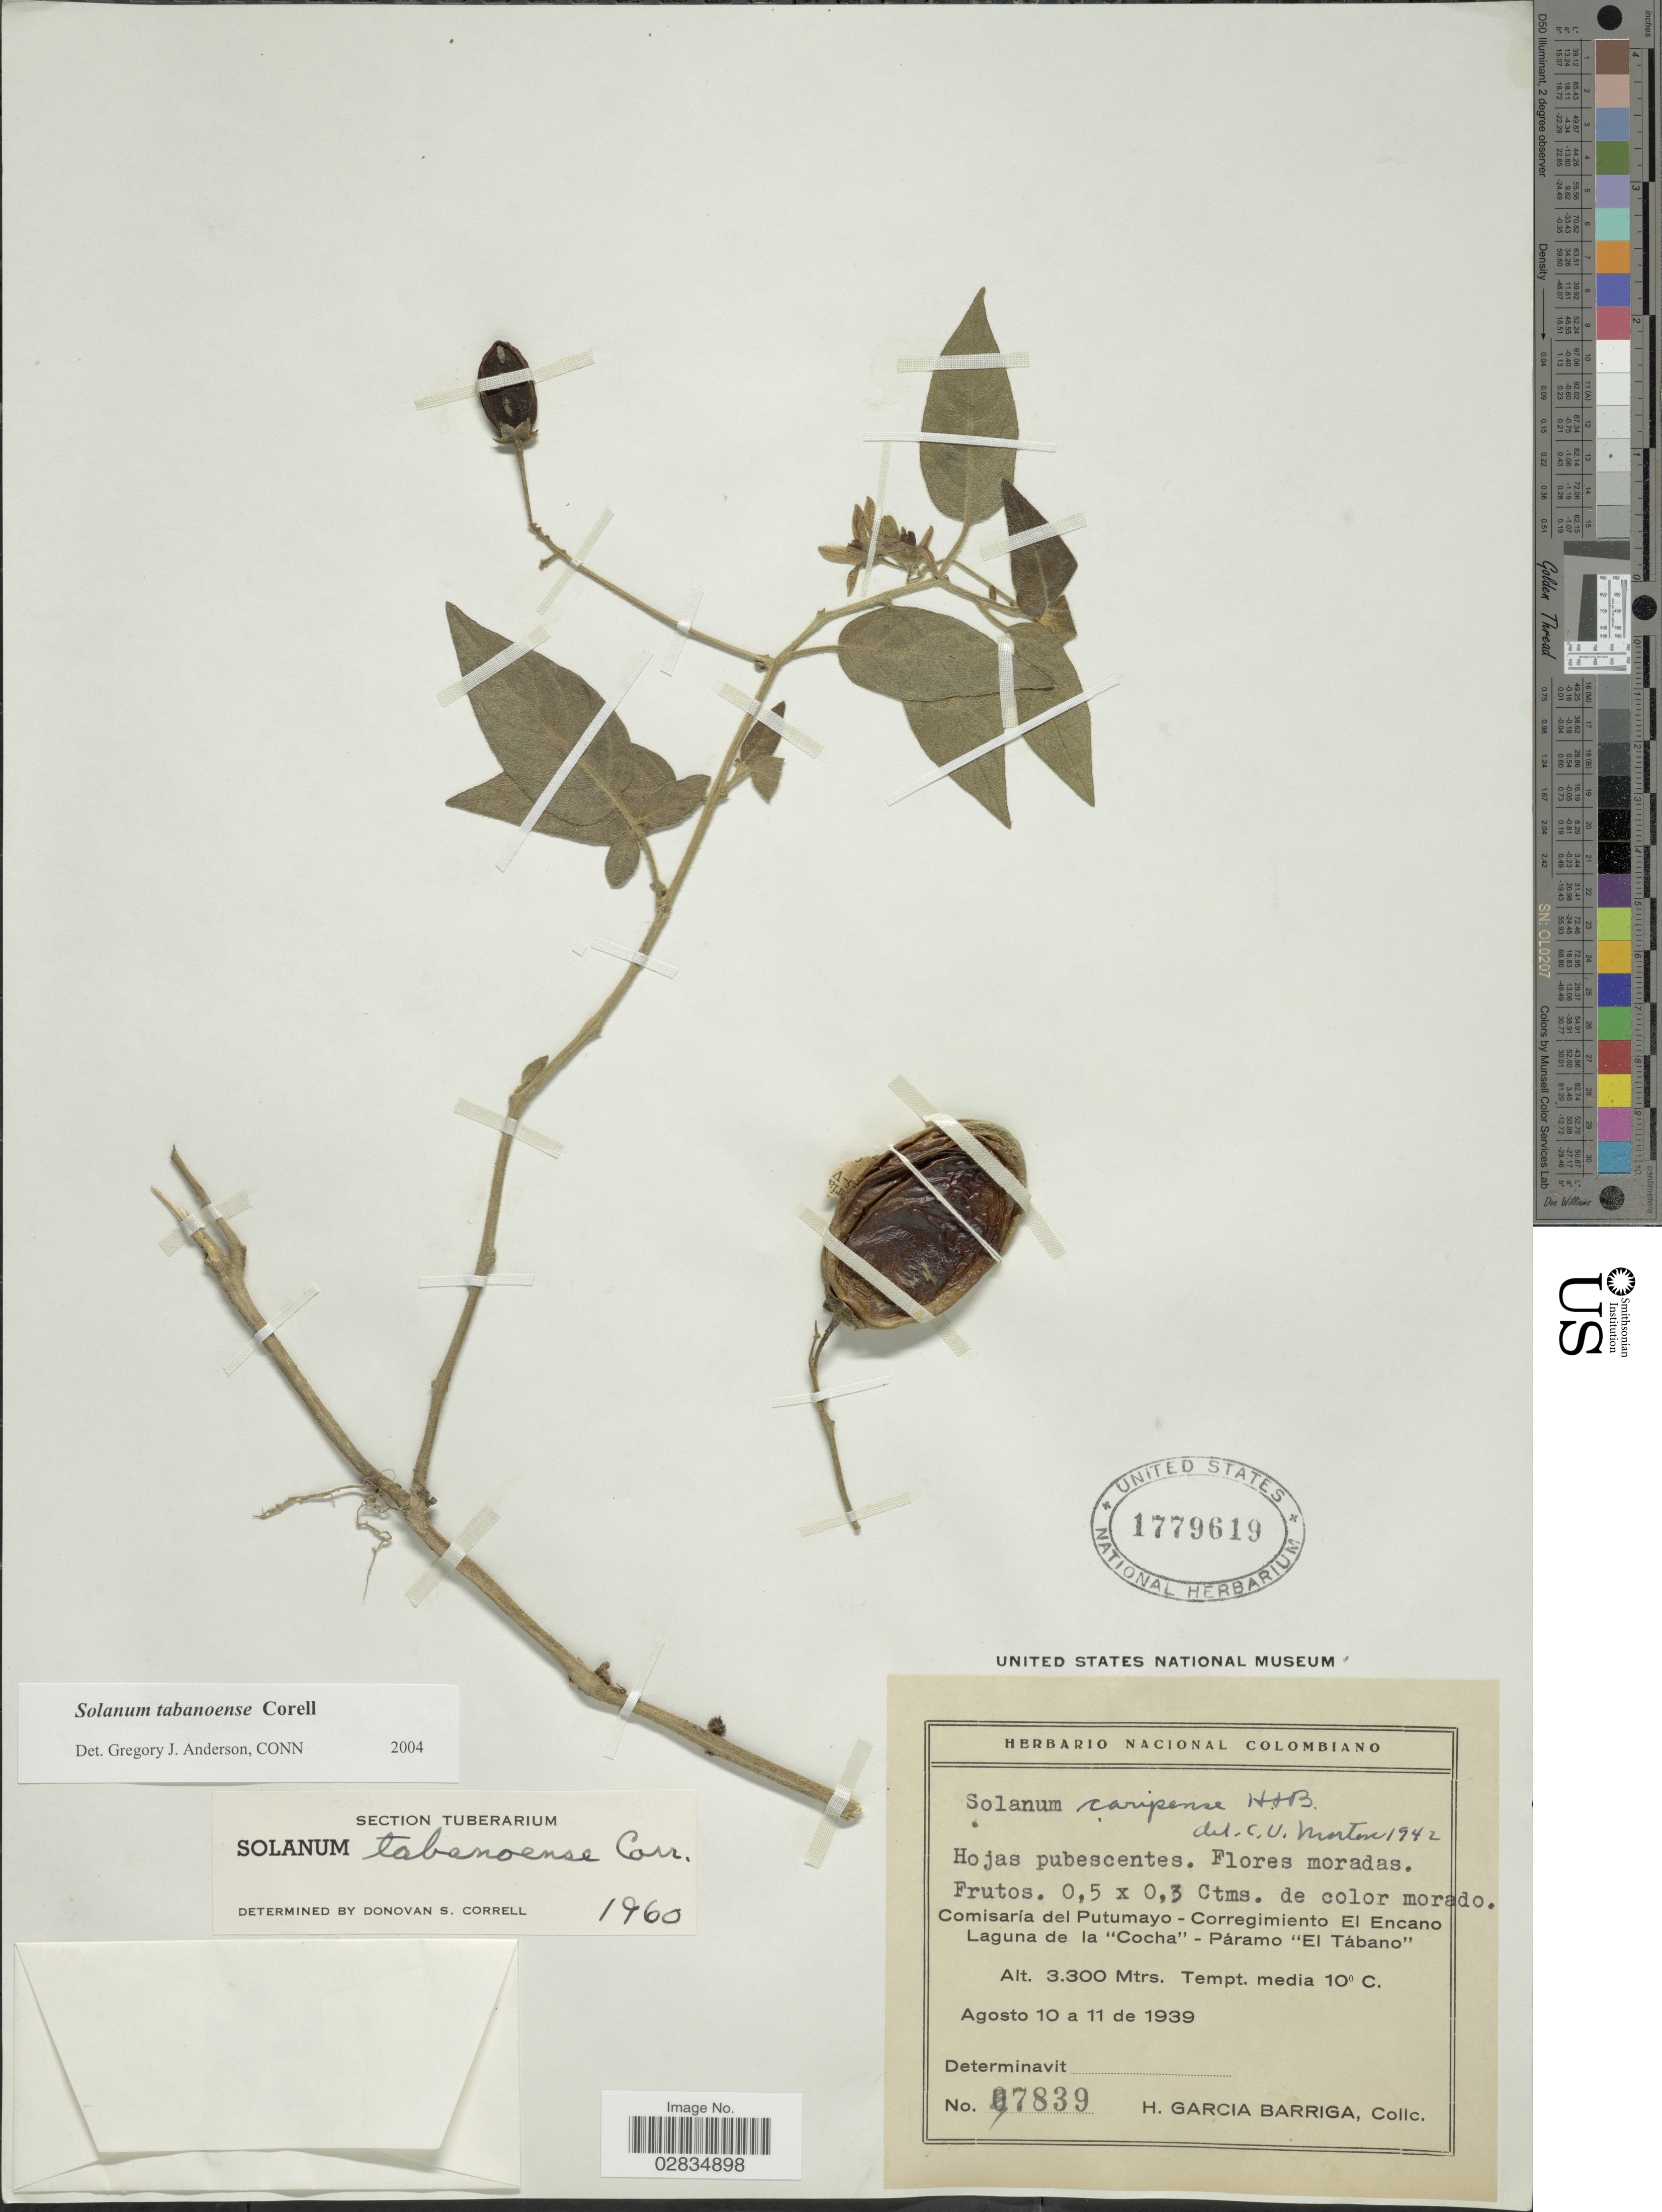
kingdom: Plantae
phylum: Tracheophyta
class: Magnoliopsida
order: Solanales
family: Solanaceae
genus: Solanum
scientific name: Solanum tabanoense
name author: Correll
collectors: H. García Barriga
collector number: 7839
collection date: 1939-08-10/1939-08-11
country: Colombia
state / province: Putumayo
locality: Comisaría del Putumayo-Corregimiento El Encano Laguna de la "Cocha" - Páramo "El Tábano".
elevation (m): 3300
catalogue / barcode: US 1779619